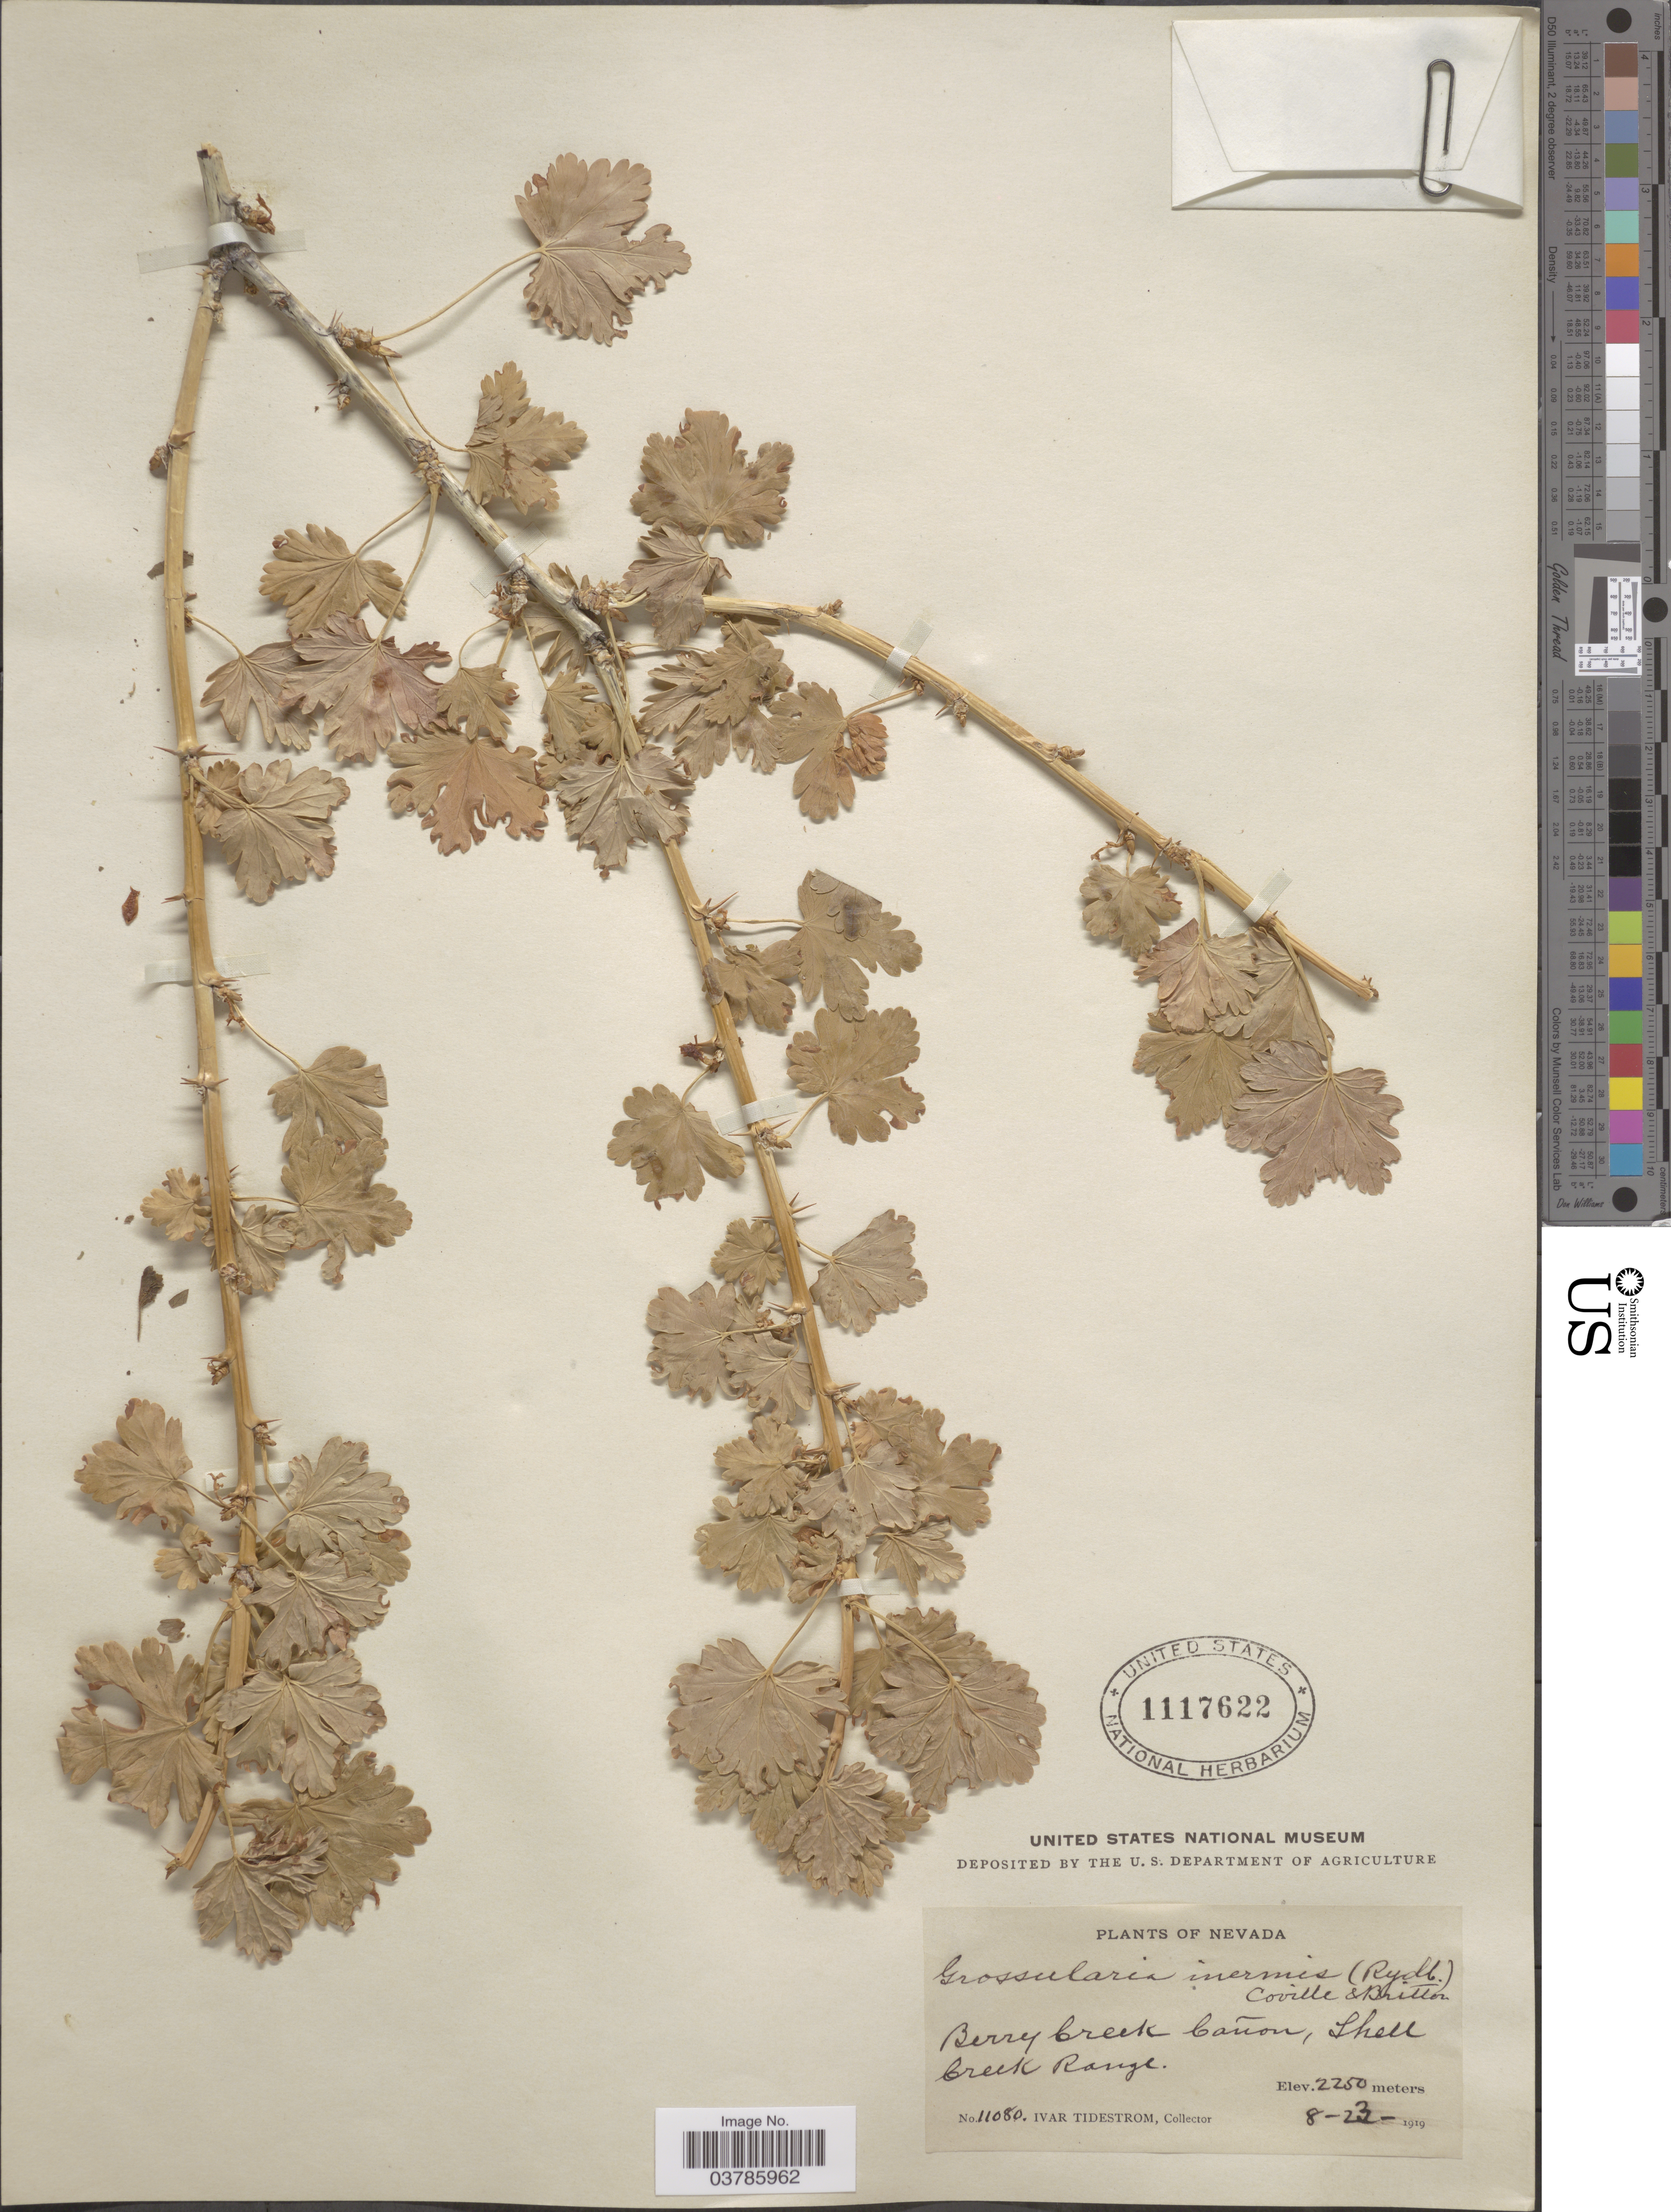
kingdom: Plantae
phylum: Tracheophyta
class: Magnoliopsida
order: Saxifragales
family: Grossulariaceae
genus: Ribes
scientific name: Ribes inerme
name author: Rydb.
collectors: I. F. Tidestrom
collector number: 11080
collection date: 1919-08-23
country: United States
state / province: Nevada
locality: Berry Creek Cañon, Shell Creek Range.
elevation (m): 2250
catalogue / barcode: US 1117622